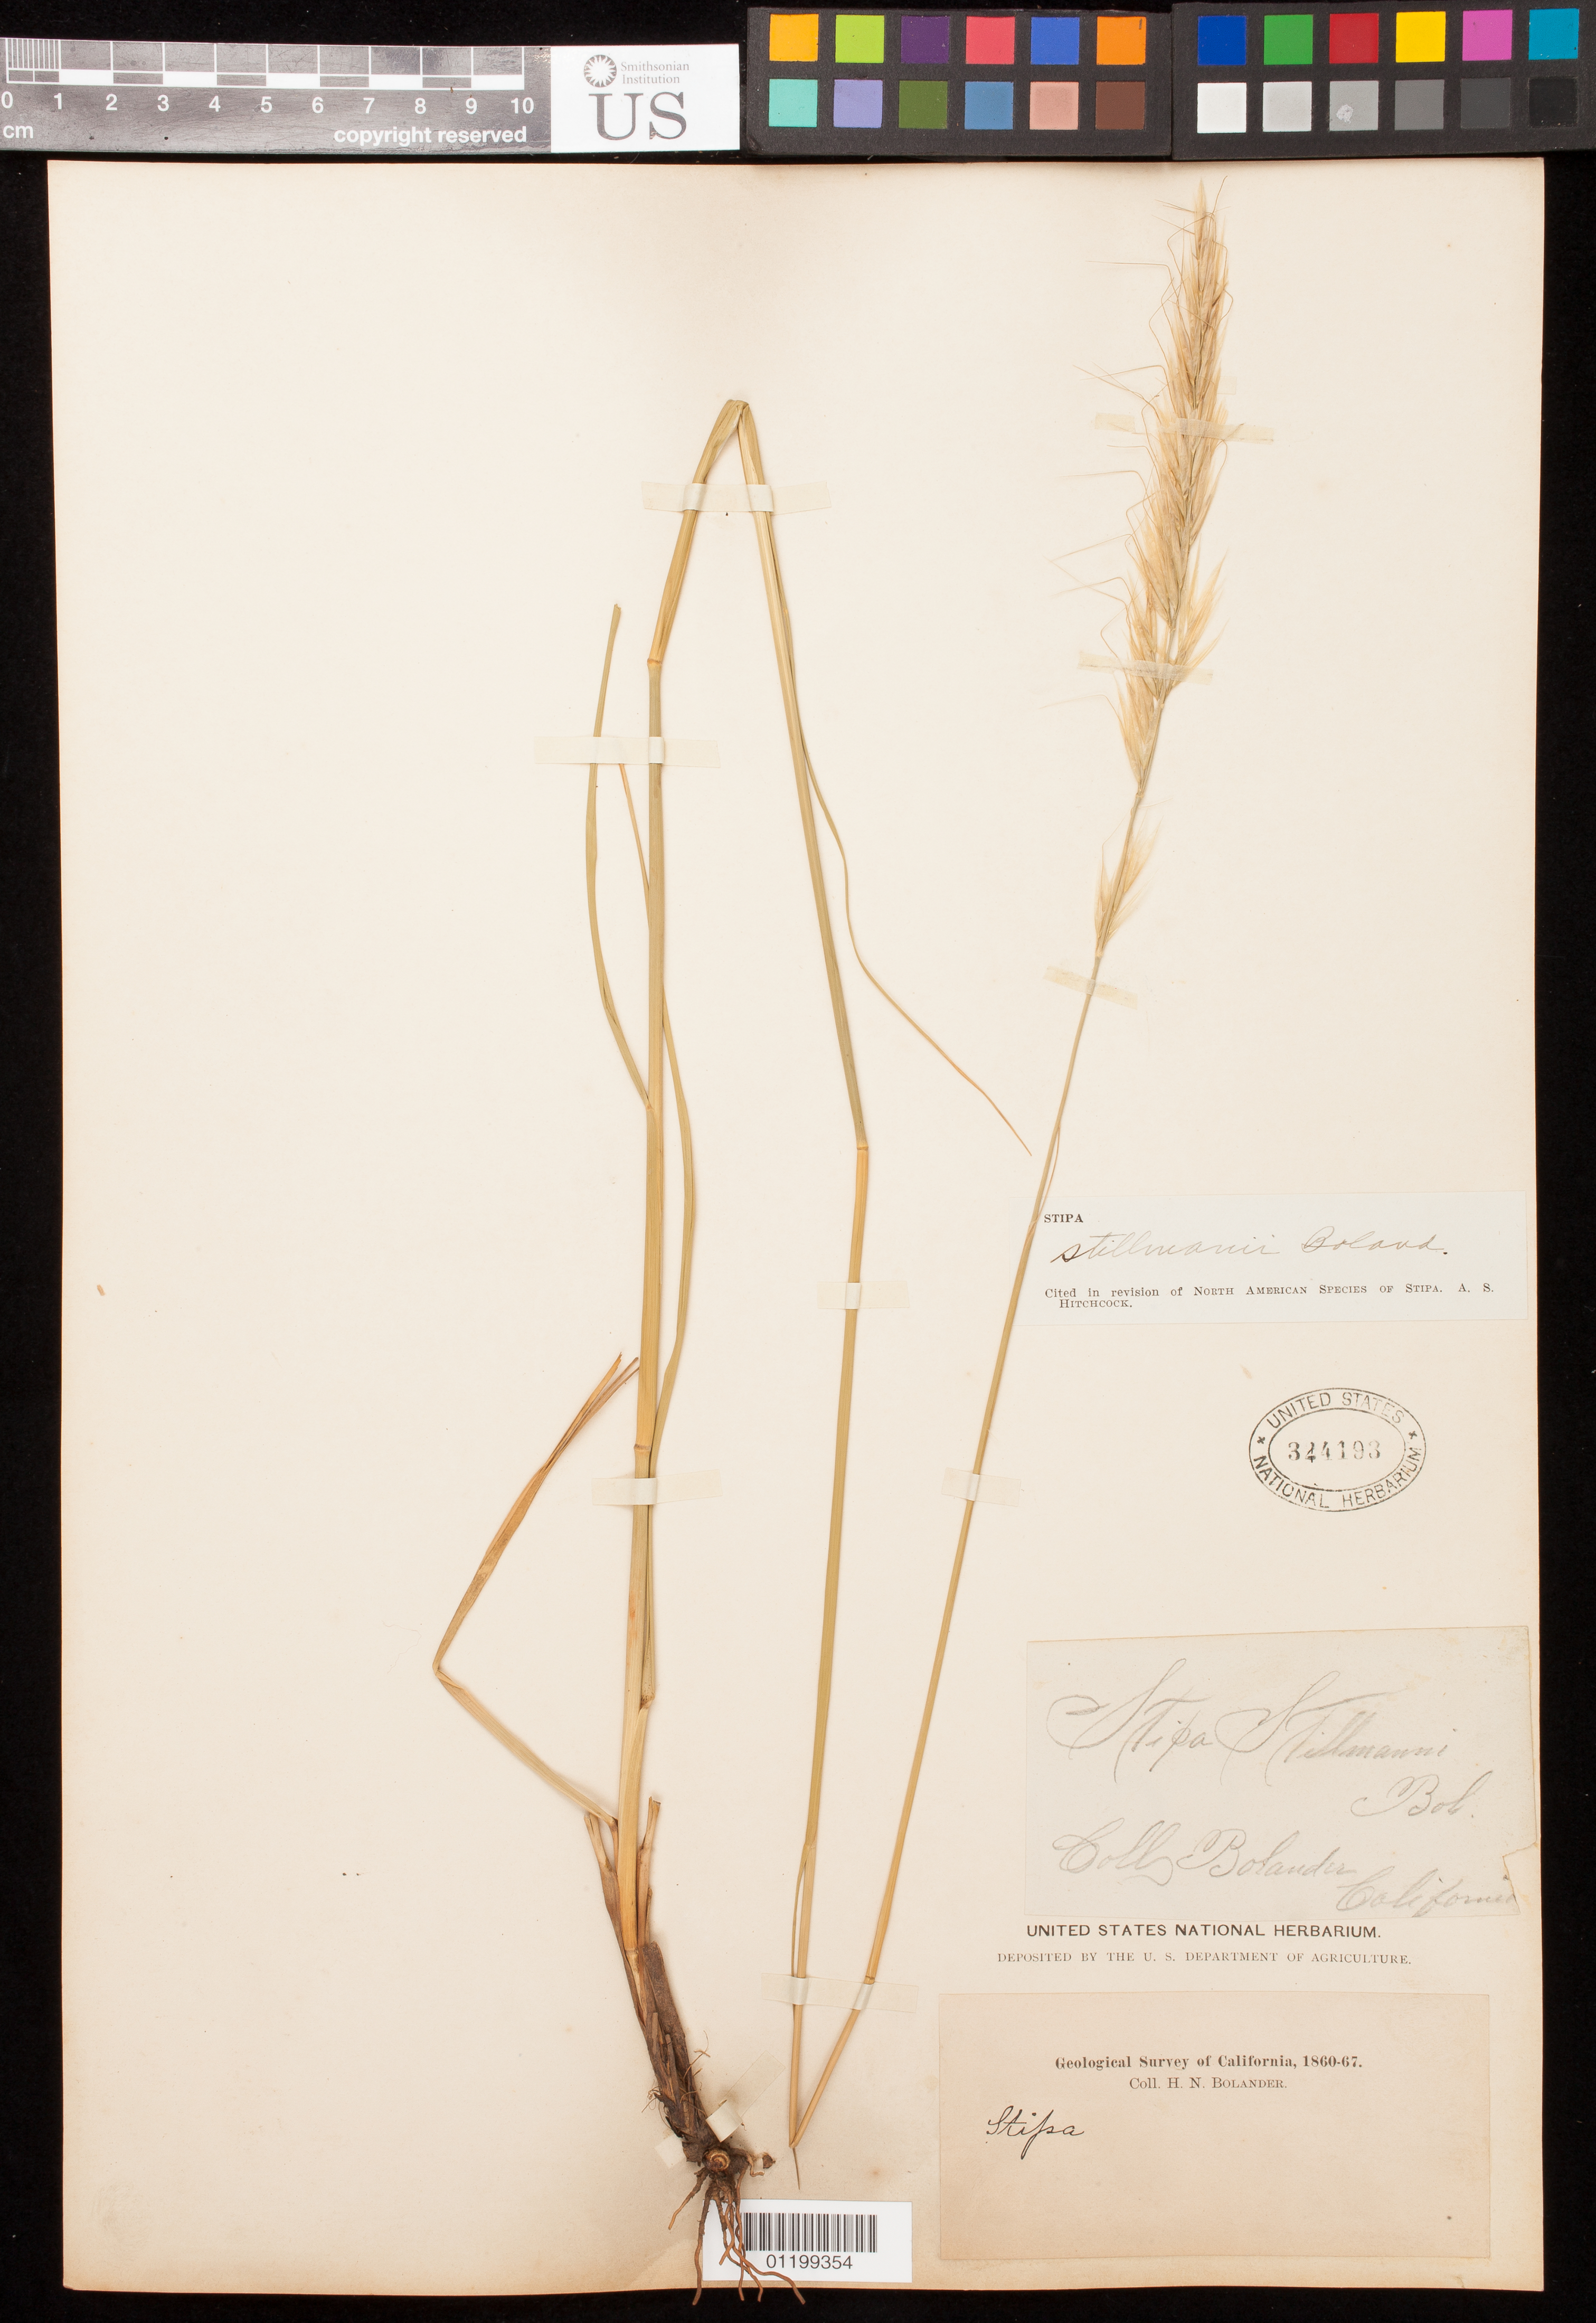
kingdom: Plantae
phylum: Tracheophyta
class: Liliopsida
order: Poales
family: Poaceae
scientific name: Barkworthiea stillmanii ined.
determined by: Poaceae Reorganization Project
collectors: H. Bolander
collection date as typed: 1860 to -- --- 1867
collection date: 1860/1867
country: United States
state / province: California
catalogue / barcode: US 344193